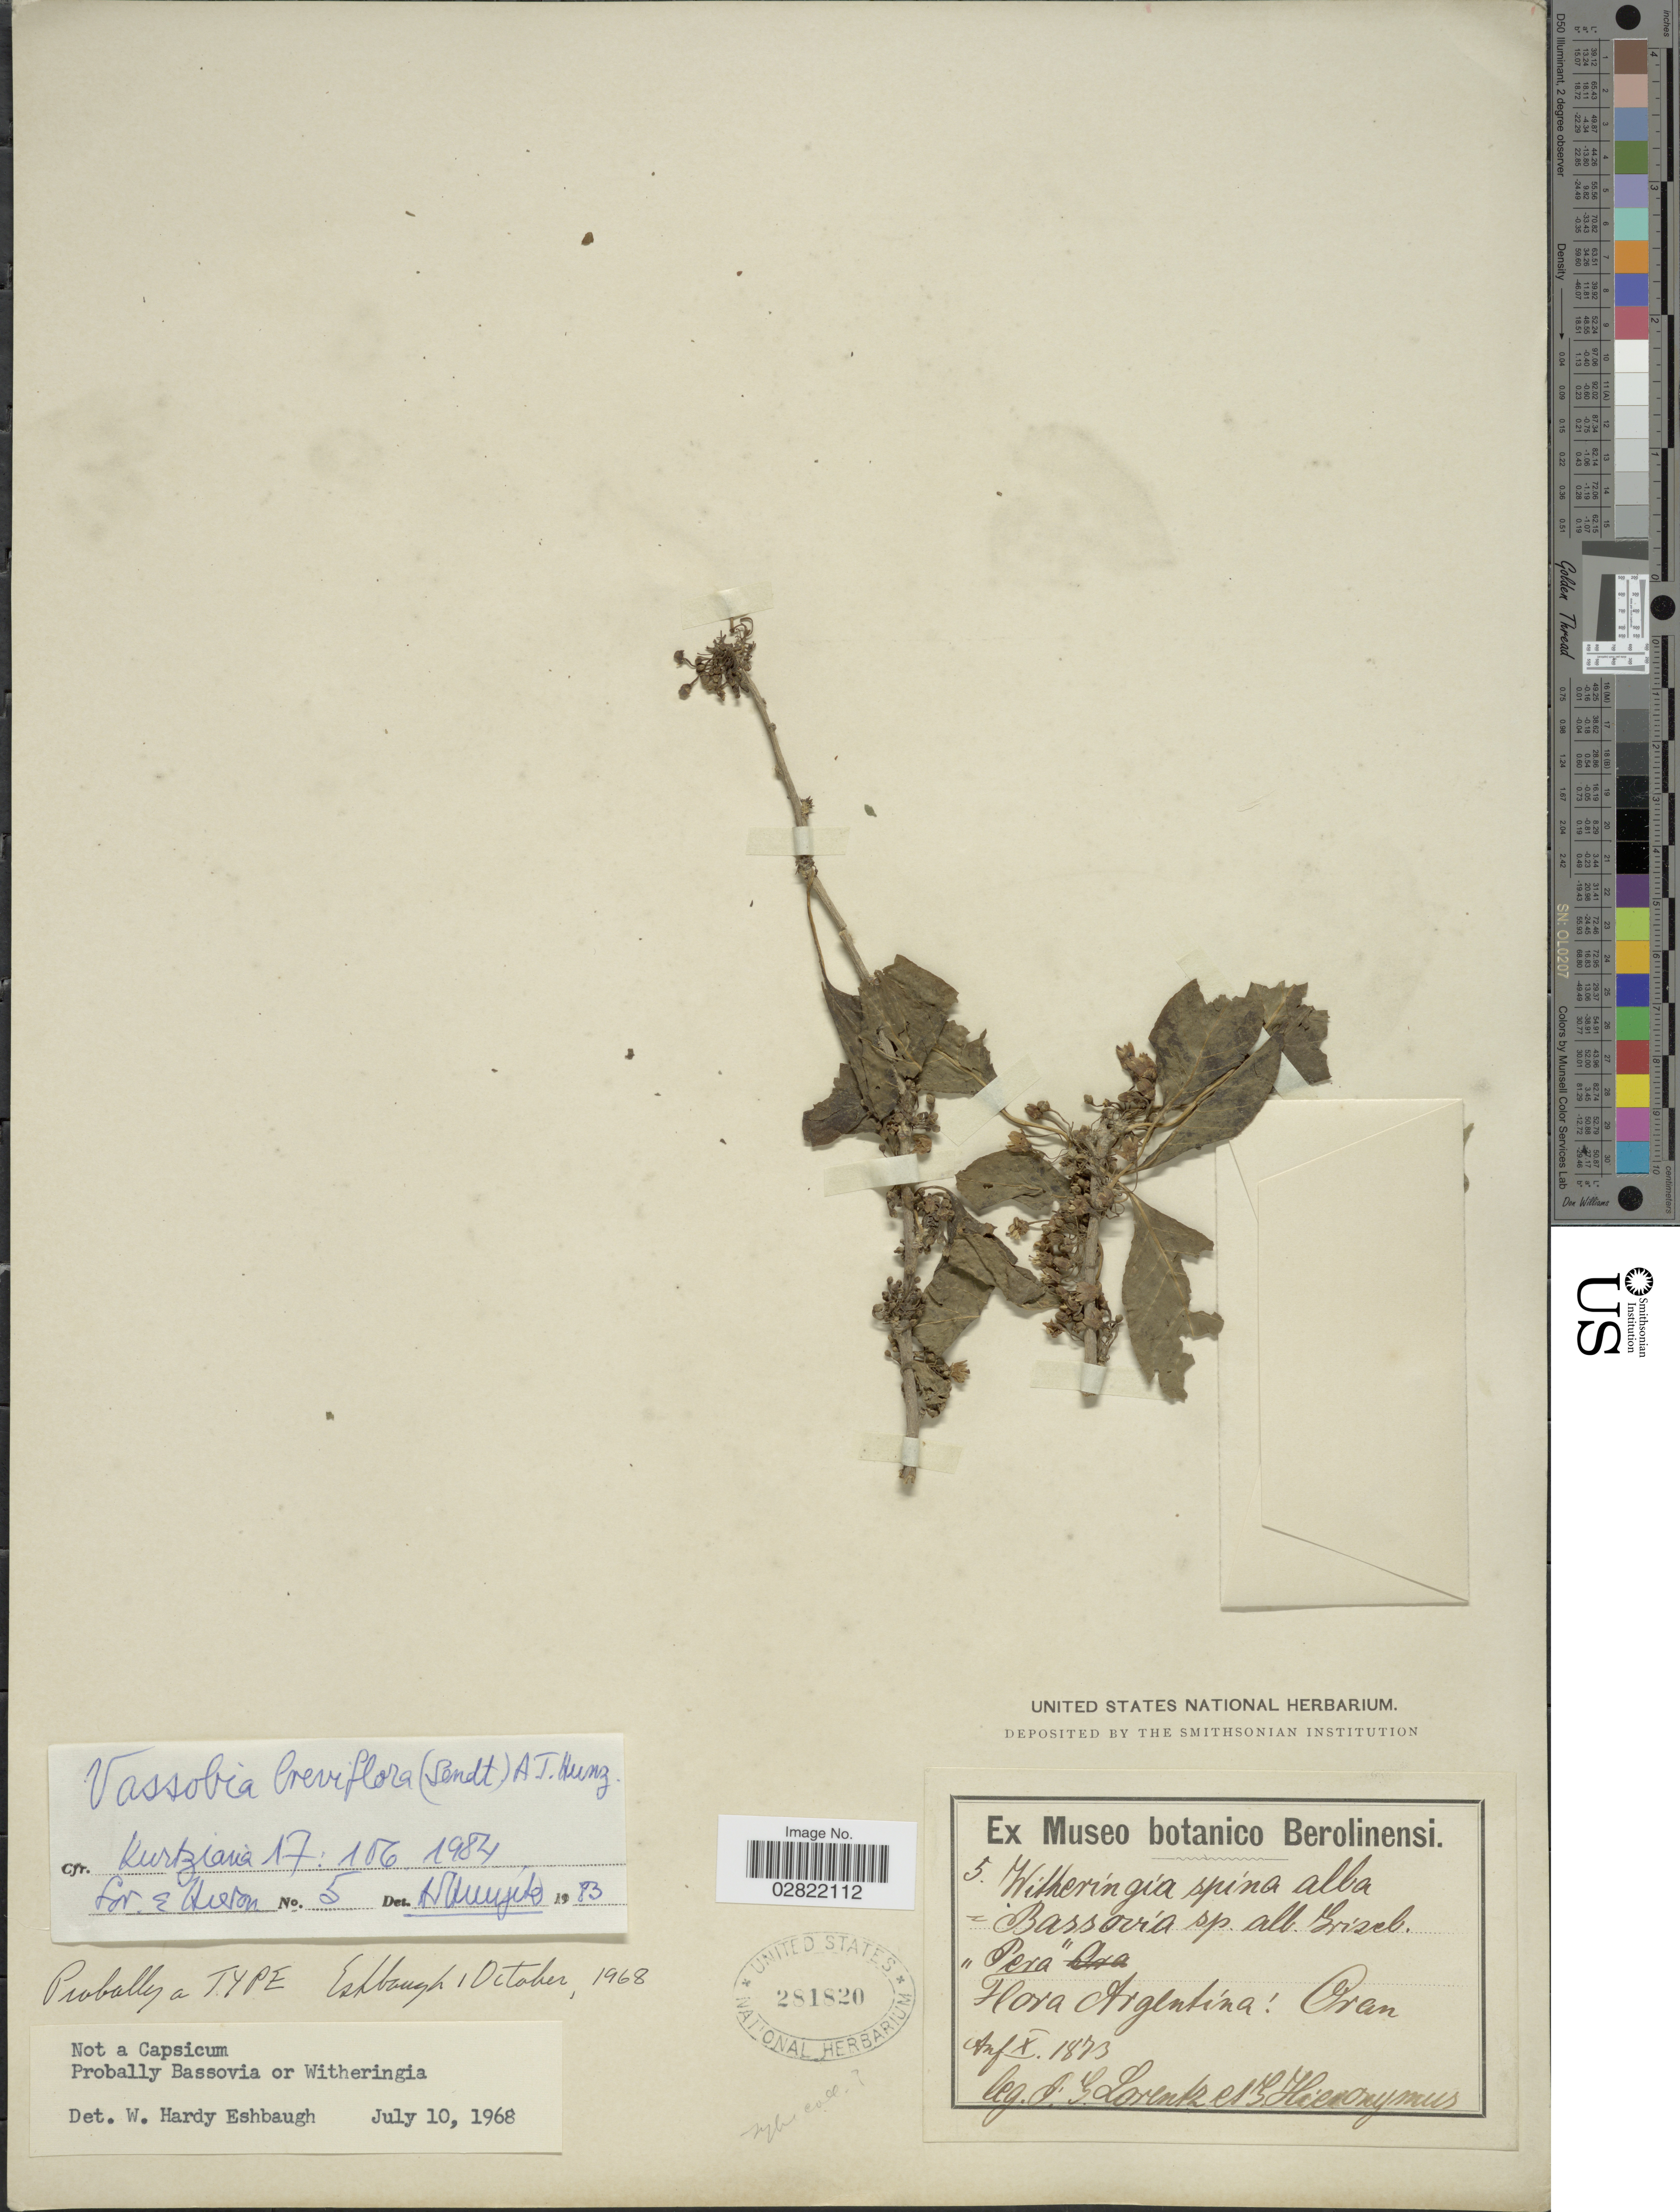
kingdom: Plantae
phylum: Tracheophyta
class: Magnoliopsida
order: Solanales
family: Solanaceae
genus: Vassobia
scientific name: Vassobia breviflora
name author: (Sendt.) Hunz.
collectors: P. G. Lorentz & G. H. Hieronymus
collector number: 5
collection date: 1873-10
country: Argentina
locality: Oran.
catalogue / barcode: US 281820